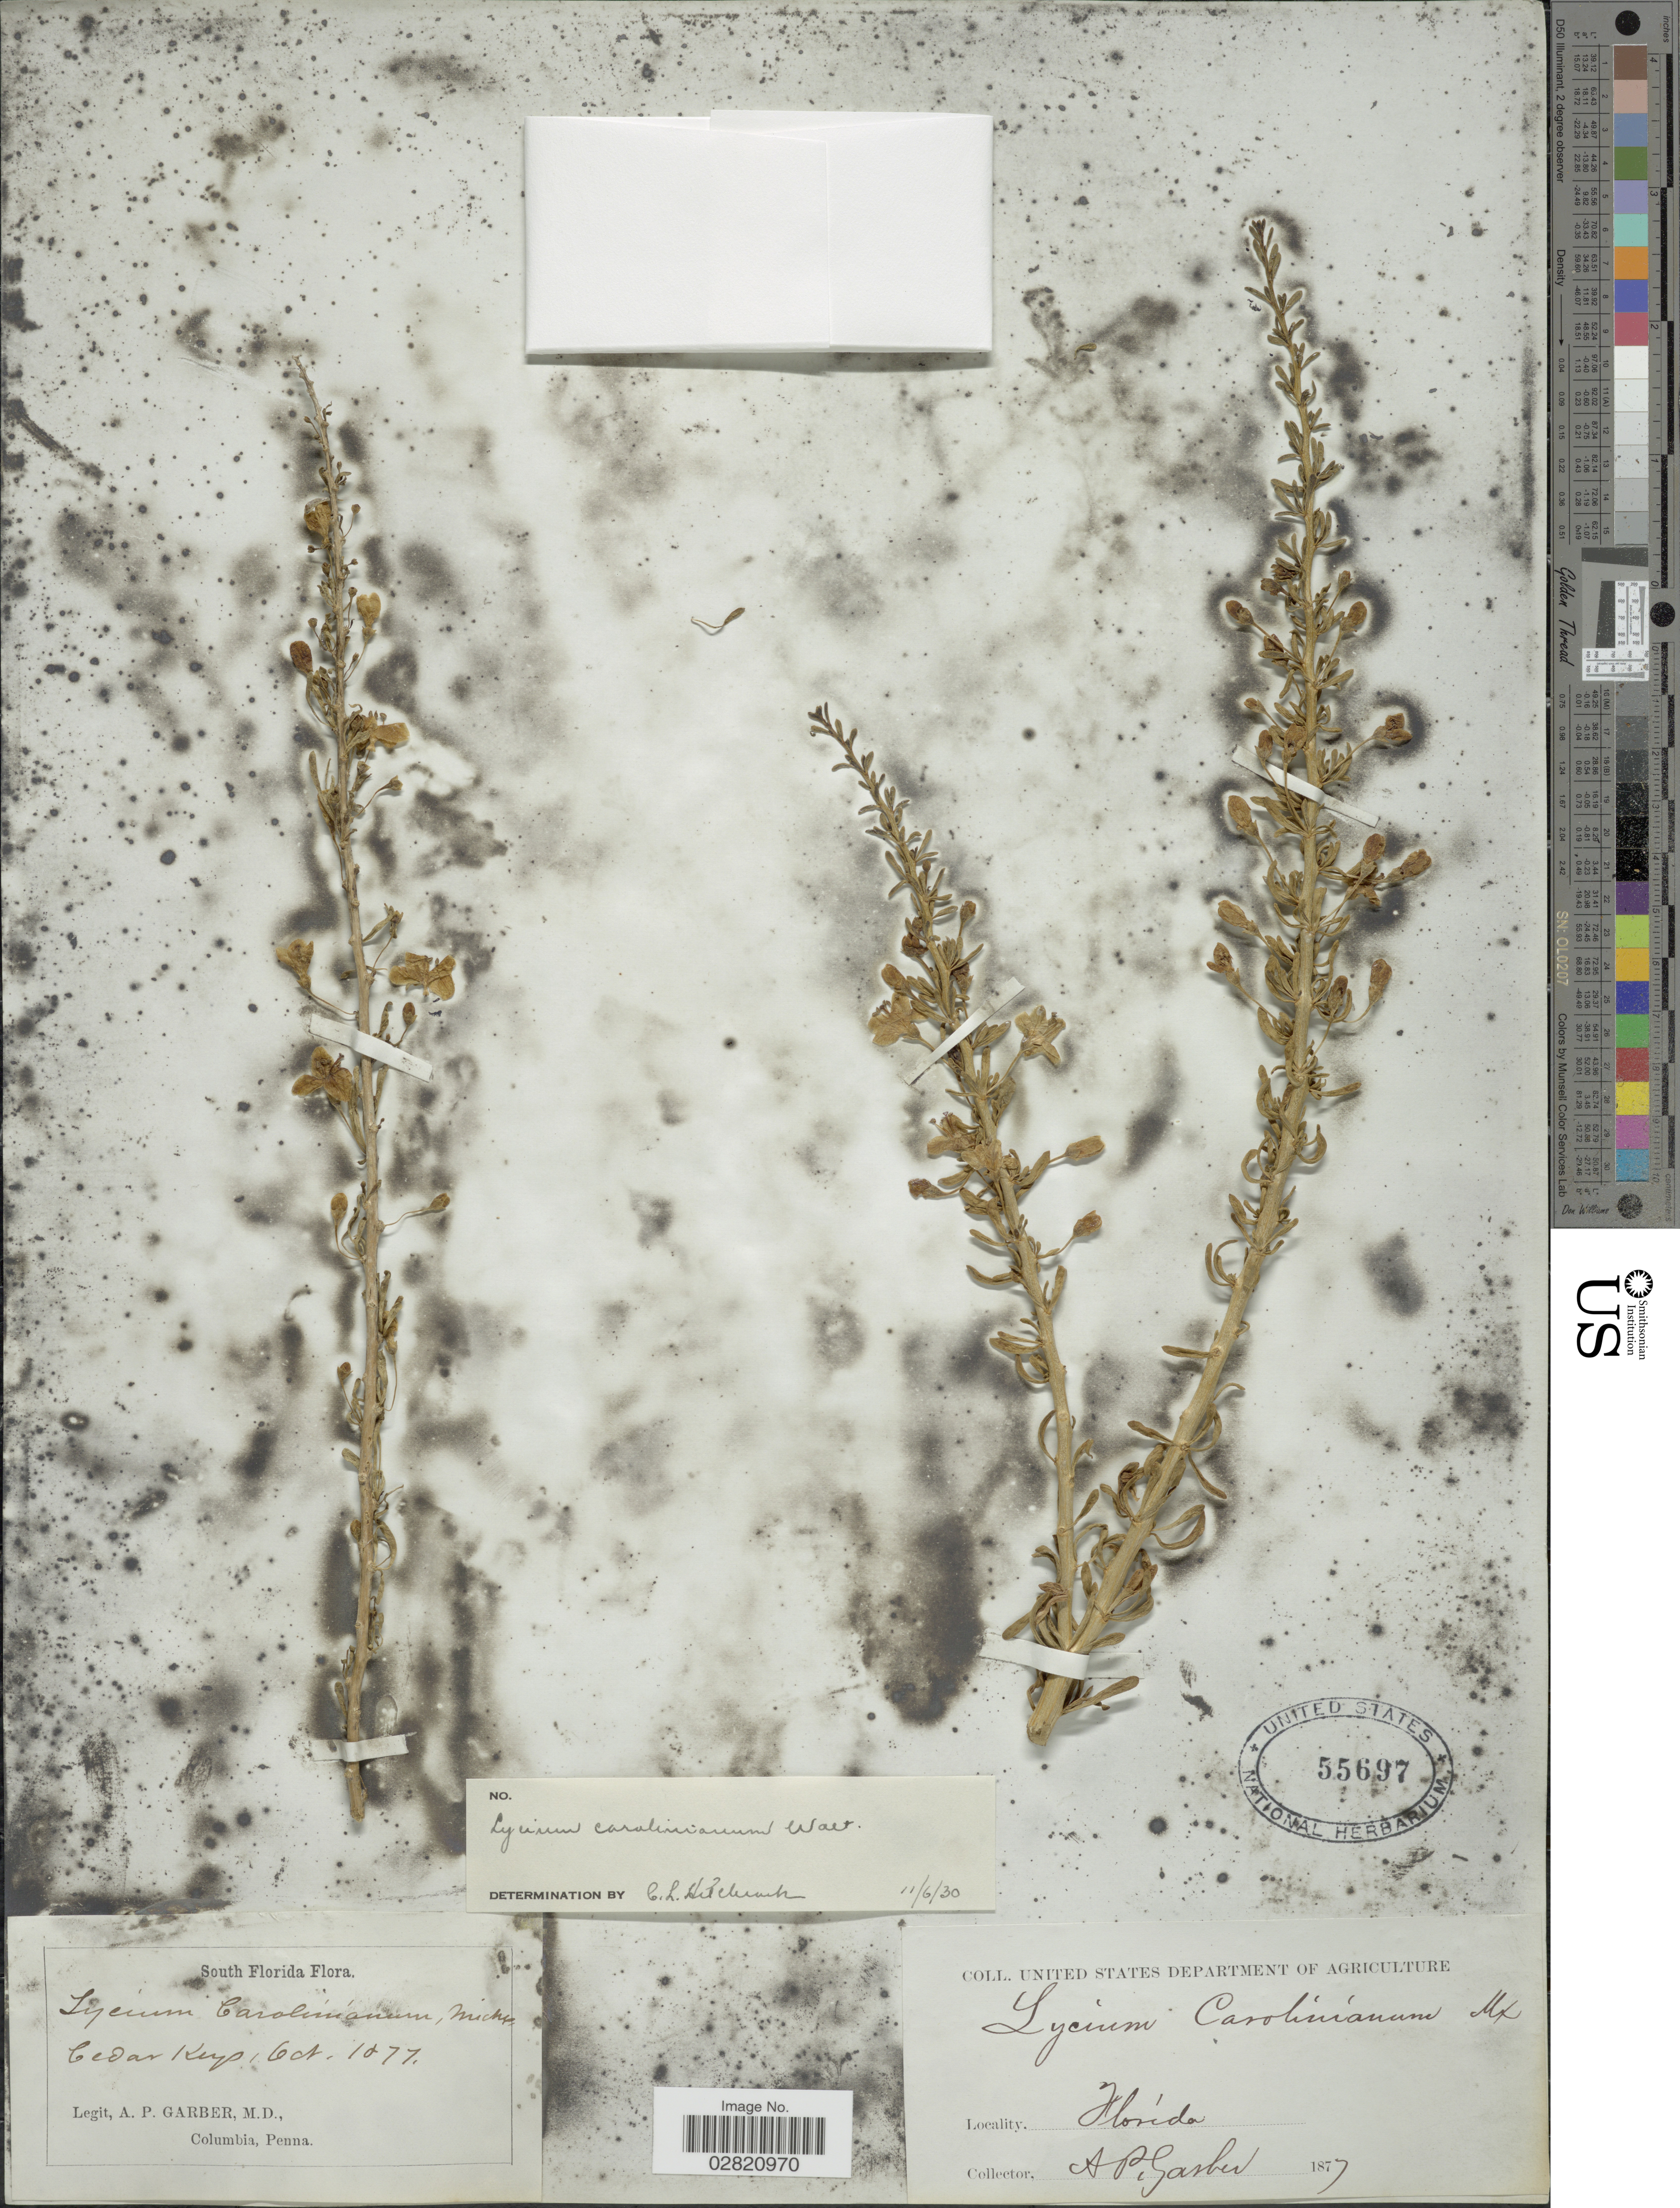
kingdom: Plantae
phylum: Tracheophyta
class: Magnoliopsida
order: Solanales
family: Solanaceae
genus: Lycium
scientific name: Lycium carolinianum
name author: Walter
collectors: A. P. Garber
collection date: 1877-10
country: United States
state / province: Florida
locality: South Florida, Cedar Keys.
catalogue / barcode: US 55697